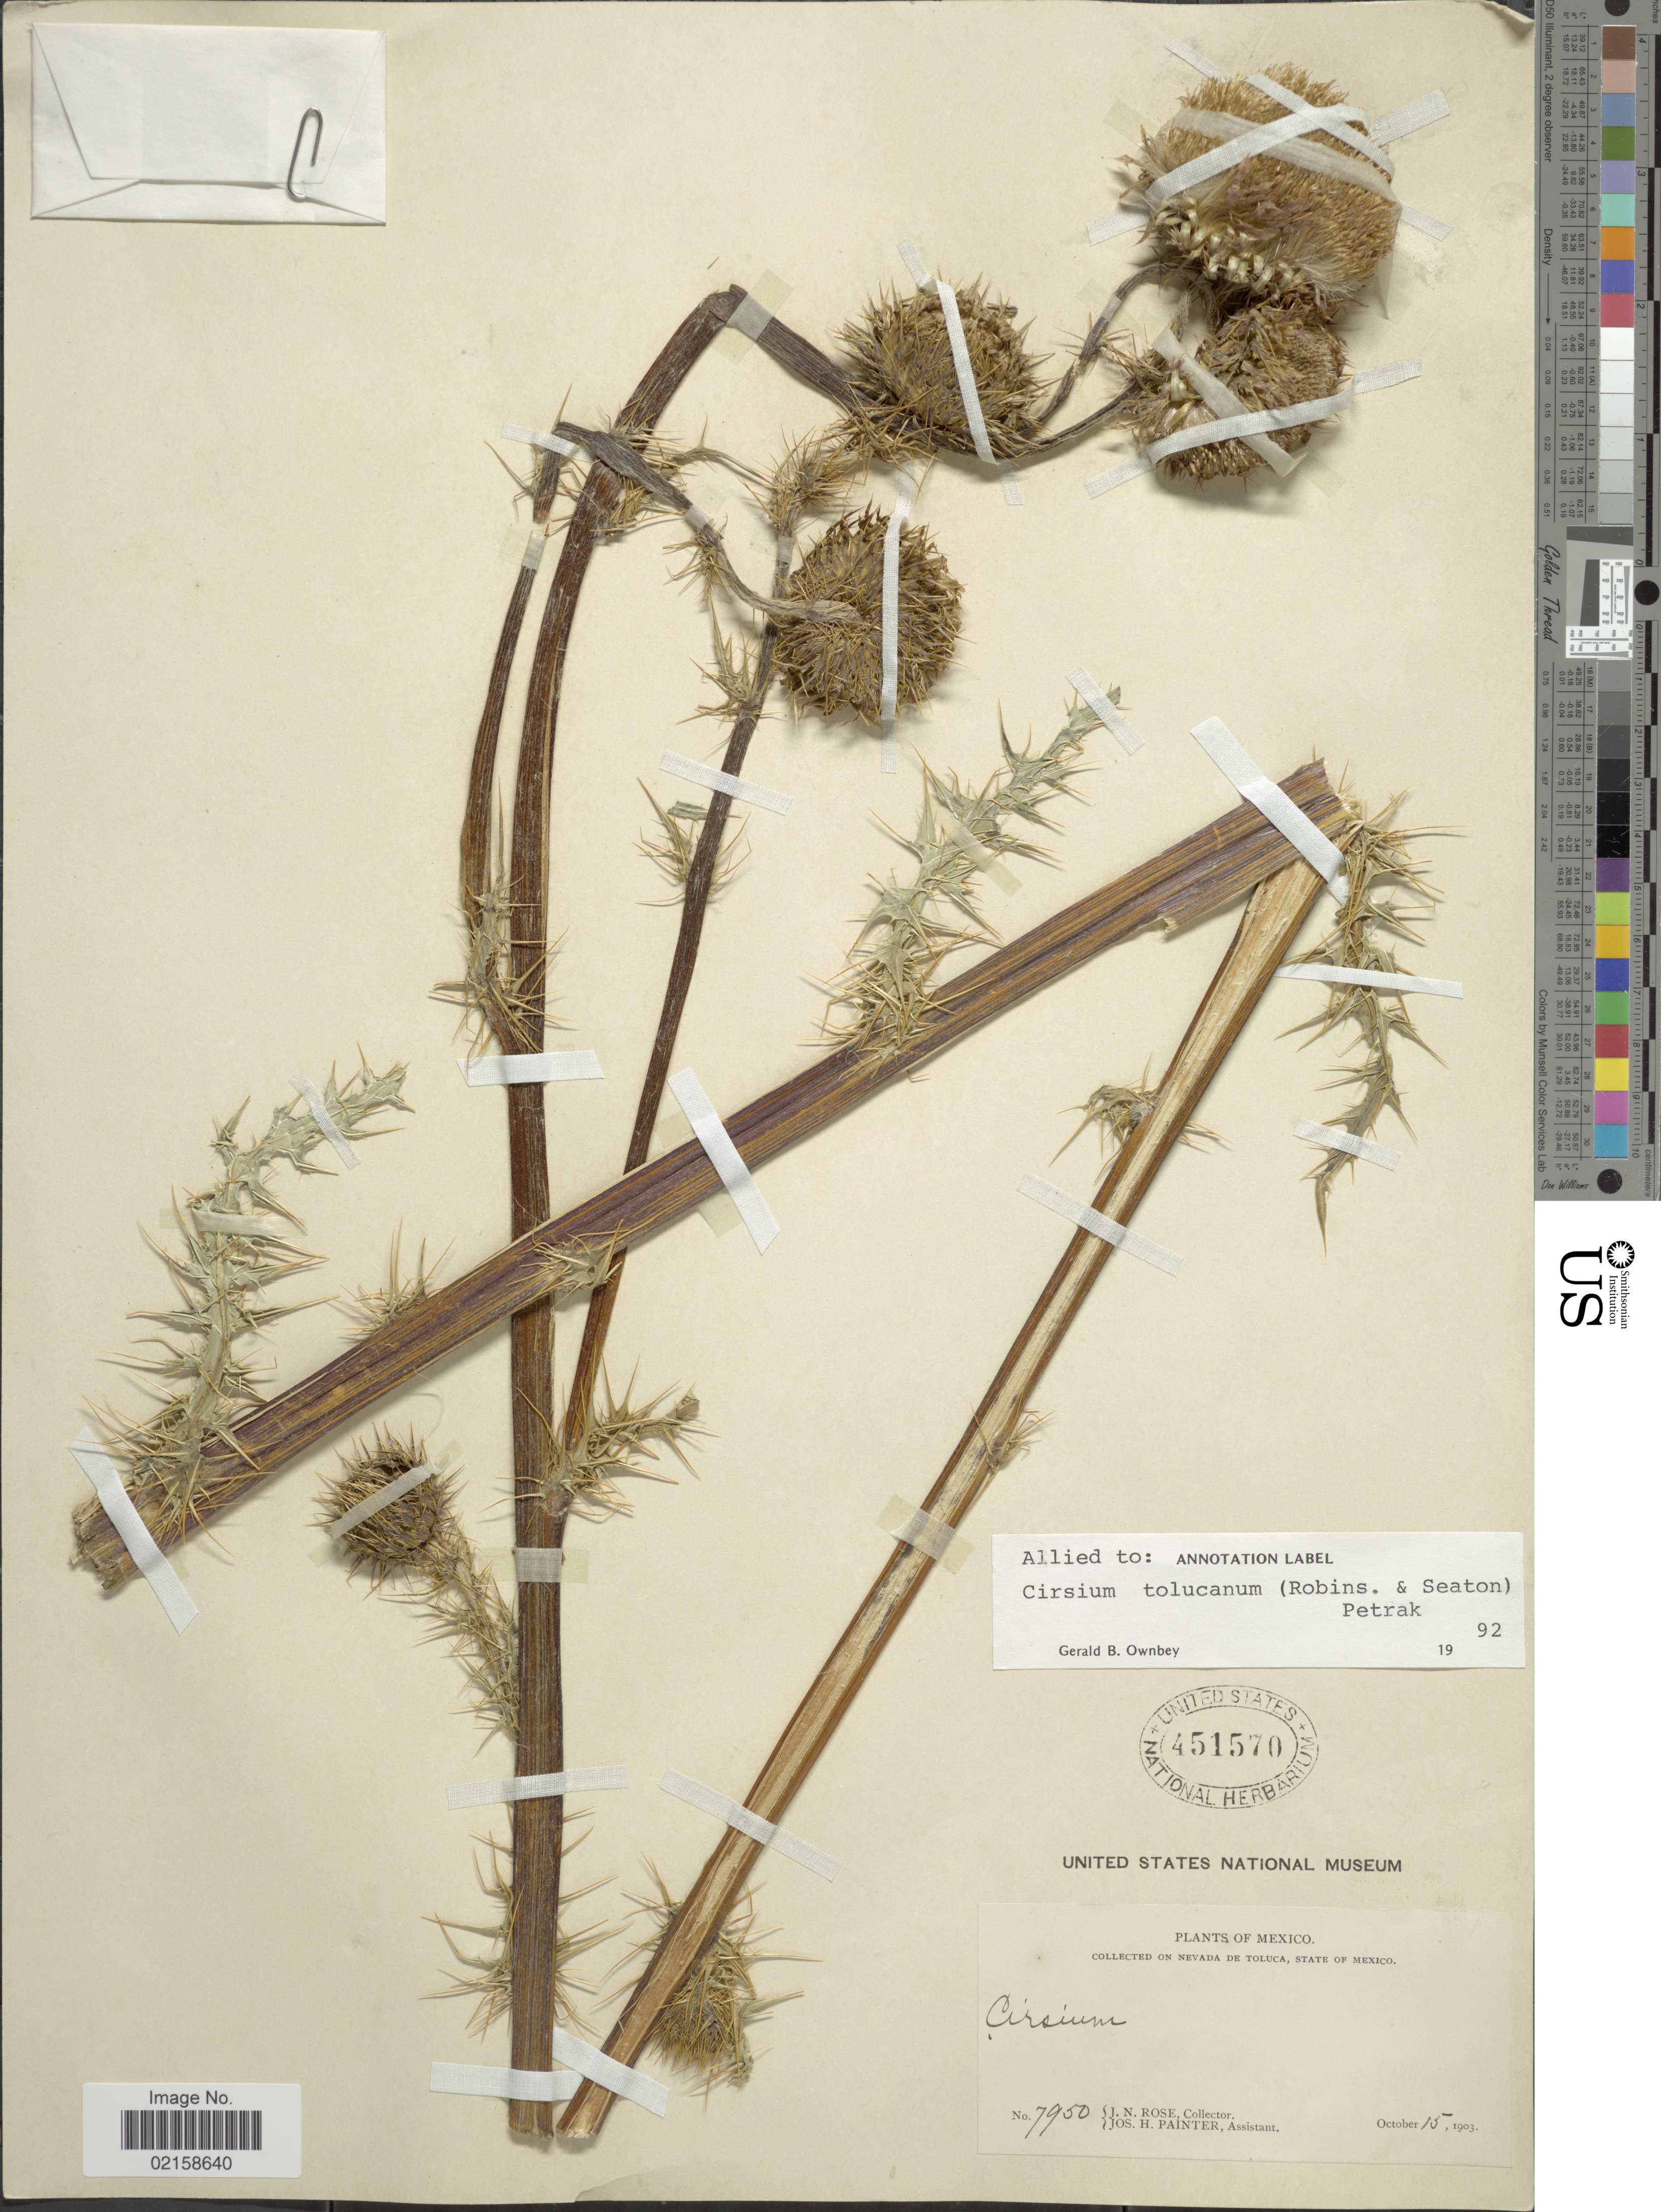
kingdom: Plantae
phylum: Tracheophyta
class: Magnoliopsida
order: Asterales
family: Asteraceae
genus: Cirsium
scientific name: Cirsium tolucanum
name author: (B.L. Rob. & Seaton) Petr.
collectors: J. N. Rose & J. H. Painter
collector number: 7950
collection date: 1903-10-15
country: Mexico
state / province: Jalisco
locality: On Nevada de Toluca.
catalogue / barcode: US 451570